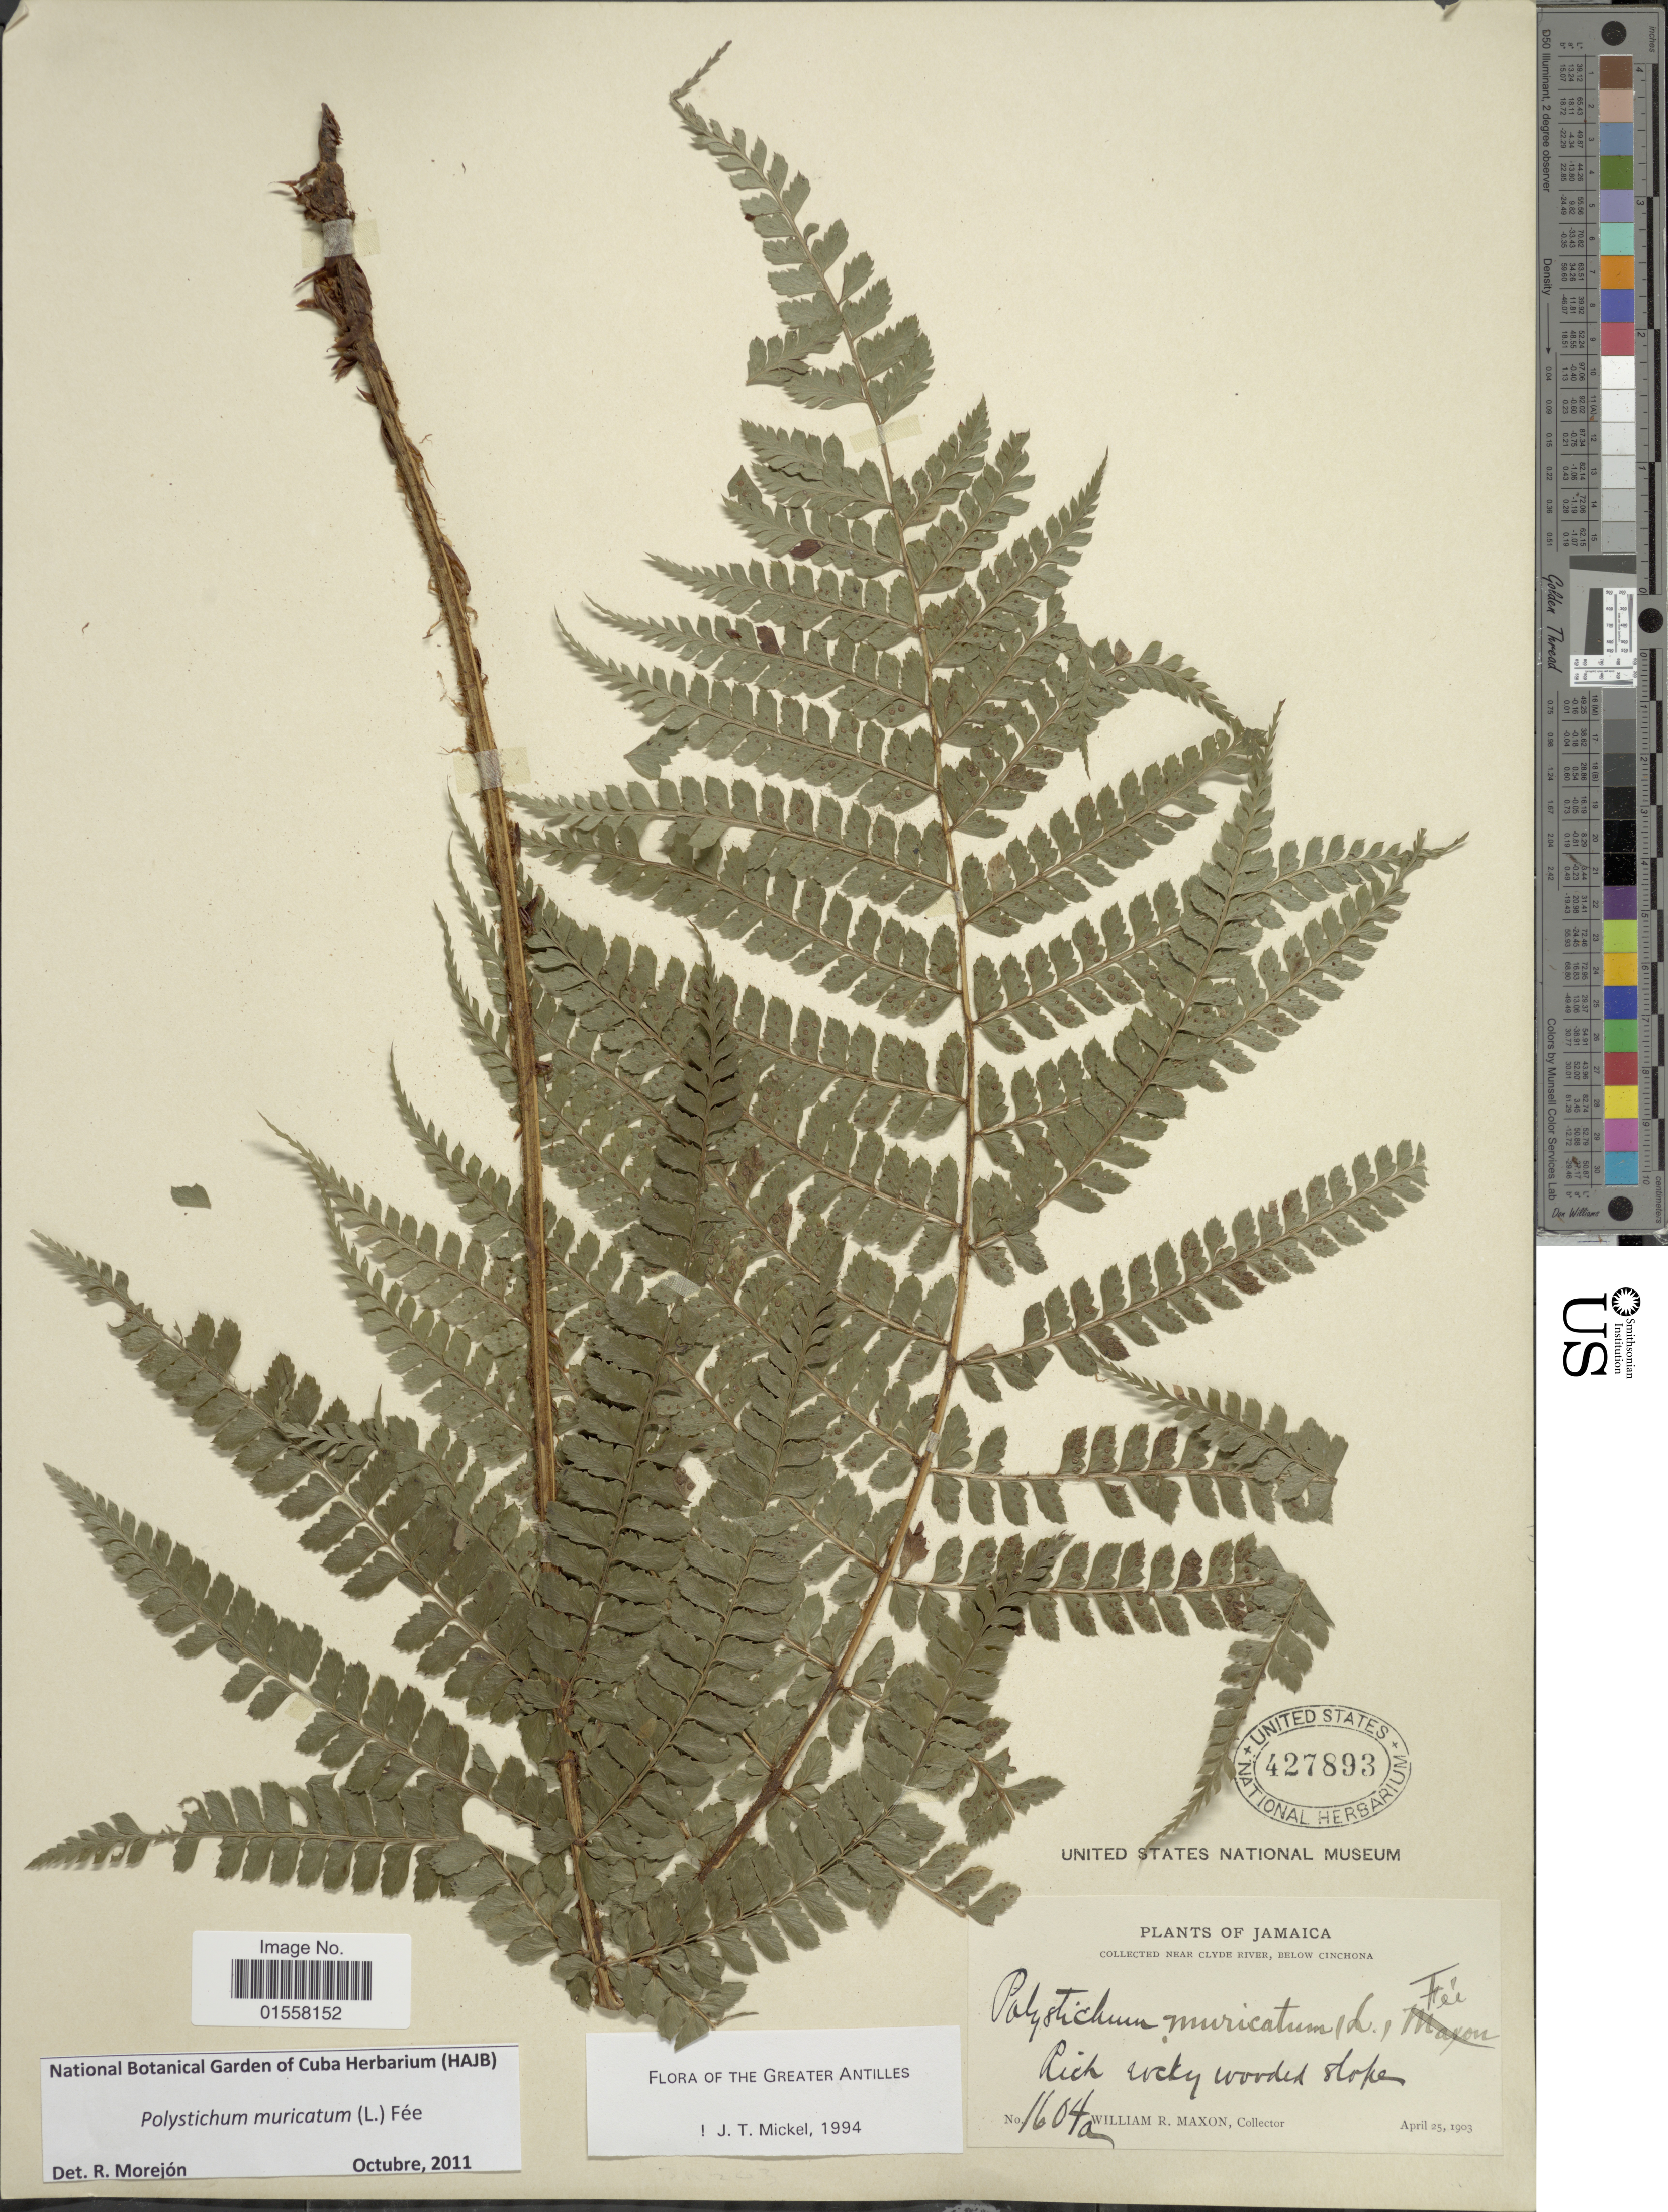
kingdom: Plantae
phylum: Tracheophyta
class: Polypodiopsida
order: Polypodiales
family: Dryopteridaceae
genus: Polystichum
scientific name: Polystichum muricatum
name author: (L.) Fée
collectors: W. R. Maxon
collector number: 1604a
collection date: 1903-04-25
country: Jamaica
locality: Jamaica, Near clyde River, below Cinchona.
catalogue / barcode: US 427893